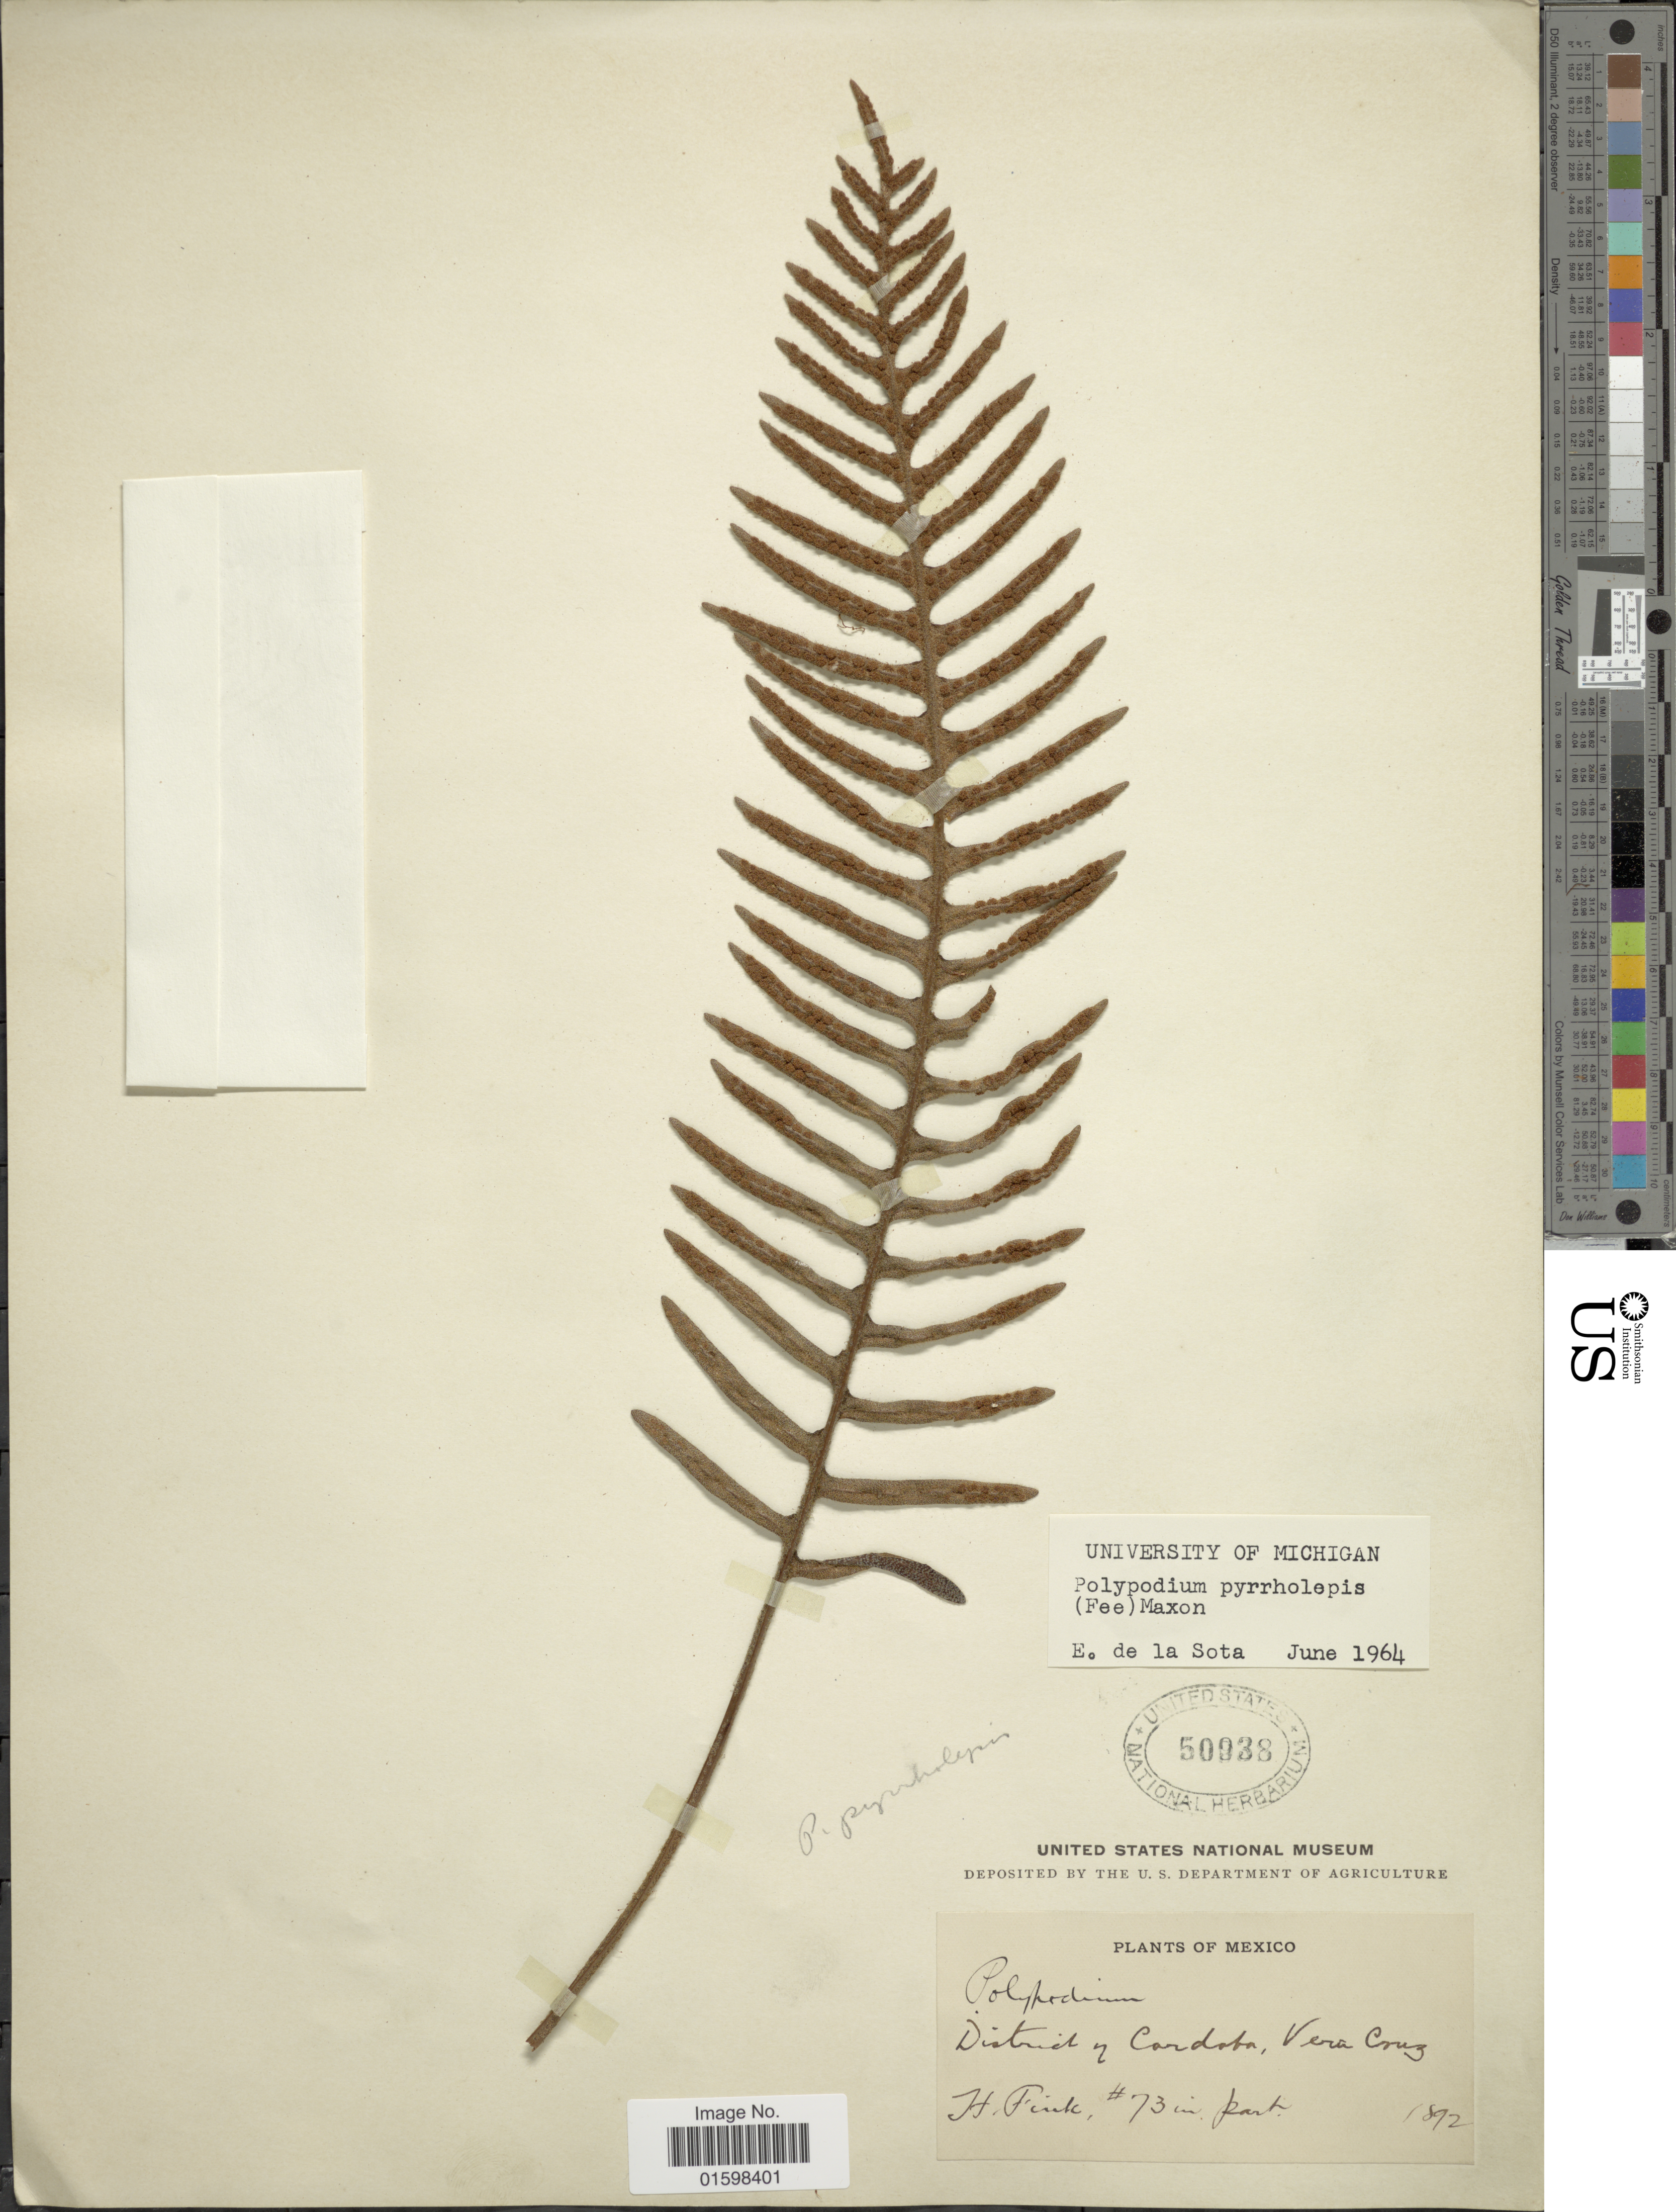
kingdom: Plantae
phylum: Tracheophyta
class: Polypodiopsida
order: Polypodiales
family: Polypodiaceae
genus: Pleopeltis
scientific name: Pleopeltis pyrrholepis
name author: (Fée) A.R. Sm. & Tejero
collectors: H. Fink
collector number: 73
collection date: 1892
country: Mexico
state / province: Veracruz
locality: District of Cordova, Vera Cruz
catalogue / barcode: US 50938